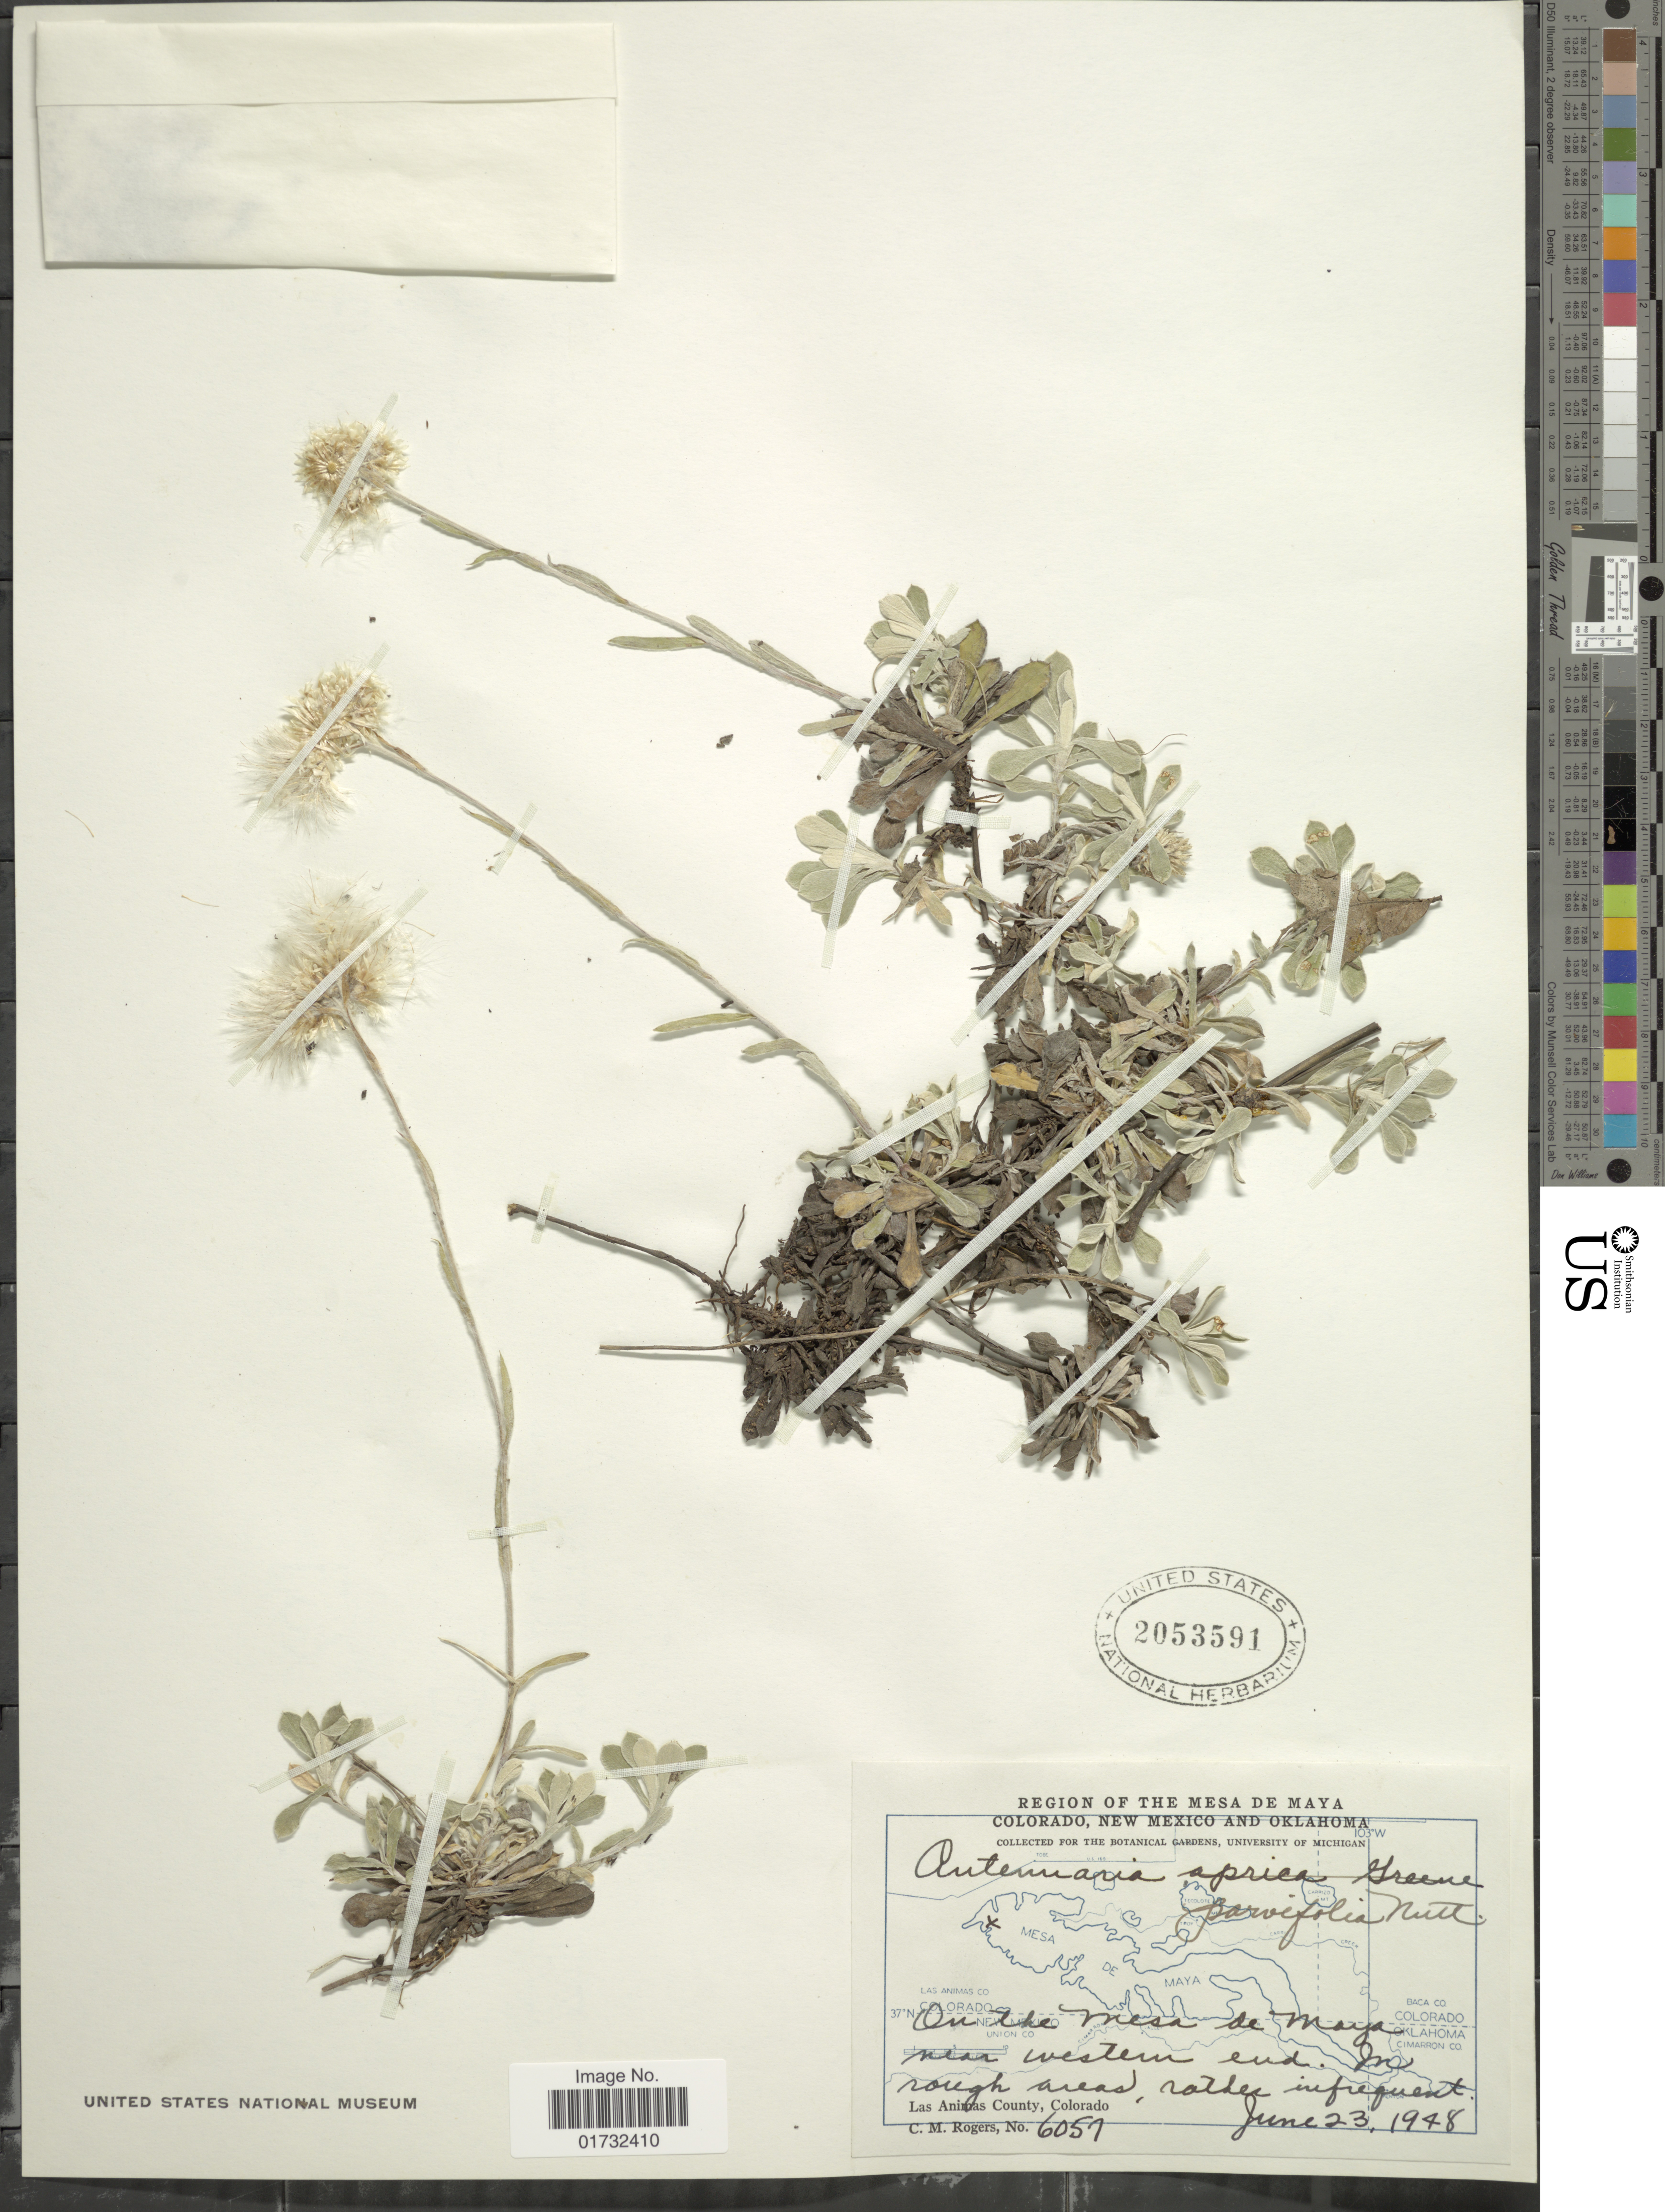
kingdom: Plantae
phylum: Tracheophyta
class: Magnoliopsida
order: Asterales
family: Asteraceae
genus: Antennaria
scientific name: Antennaria parvifolia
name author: Nutt.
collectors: C. M. Rogers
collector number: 6057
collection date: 1948-06-23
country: United States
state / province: Colorado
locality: On the Mesa de Maya near western end. Las Animas County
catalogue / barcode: US 2053591